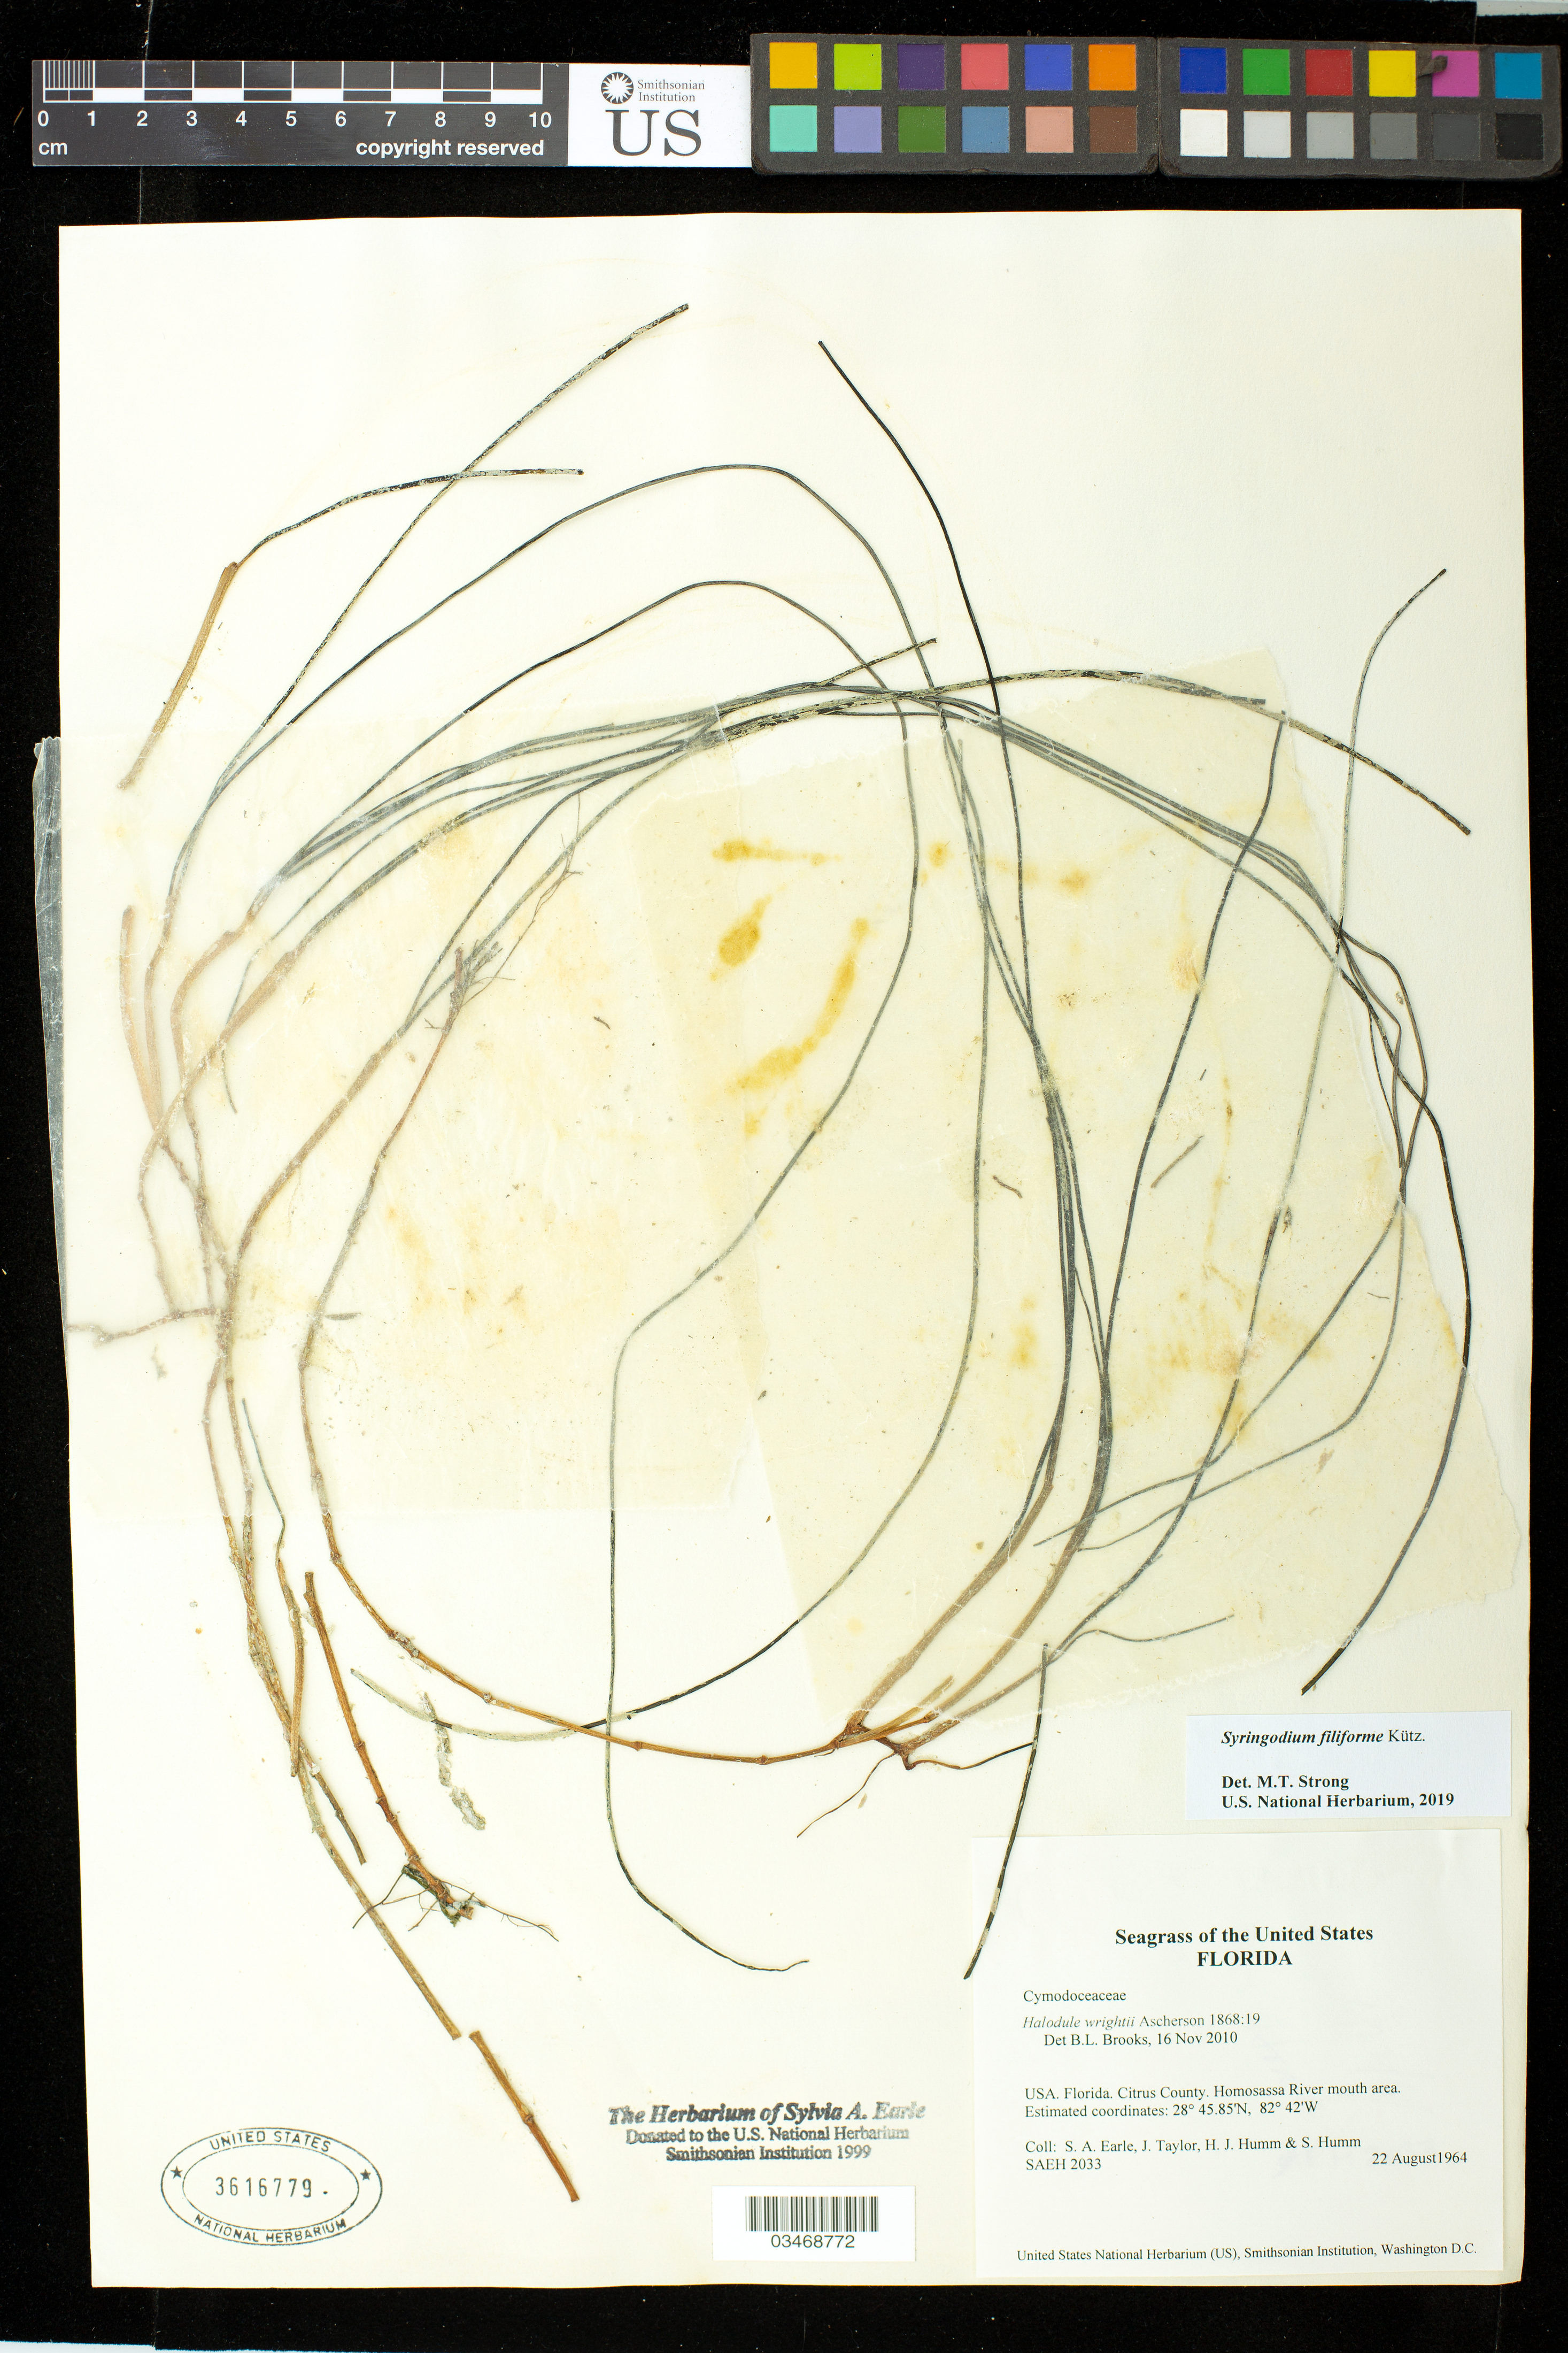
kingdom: Plantae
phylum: Tracheophyta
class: Liliopsida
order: Alismatales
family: Cymodoceaceae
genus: Syringodium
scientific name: Syringodium filiforme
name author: Kütz.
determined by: Strong, Mark T., (BOT), Smithsonian Institution - National Museum of Natural History (UNITED STATES)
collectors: S. A. Earle, J. L. Taylor, H. J. Humm & S. Humm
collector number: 2033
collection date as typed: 22 Aug 1964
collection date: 1964-08-22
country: United States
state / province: Florida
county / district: Citrus County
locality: Homosassa River mouth area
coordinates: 28 45.85'N, 82 42'W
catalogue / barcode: US 3616779